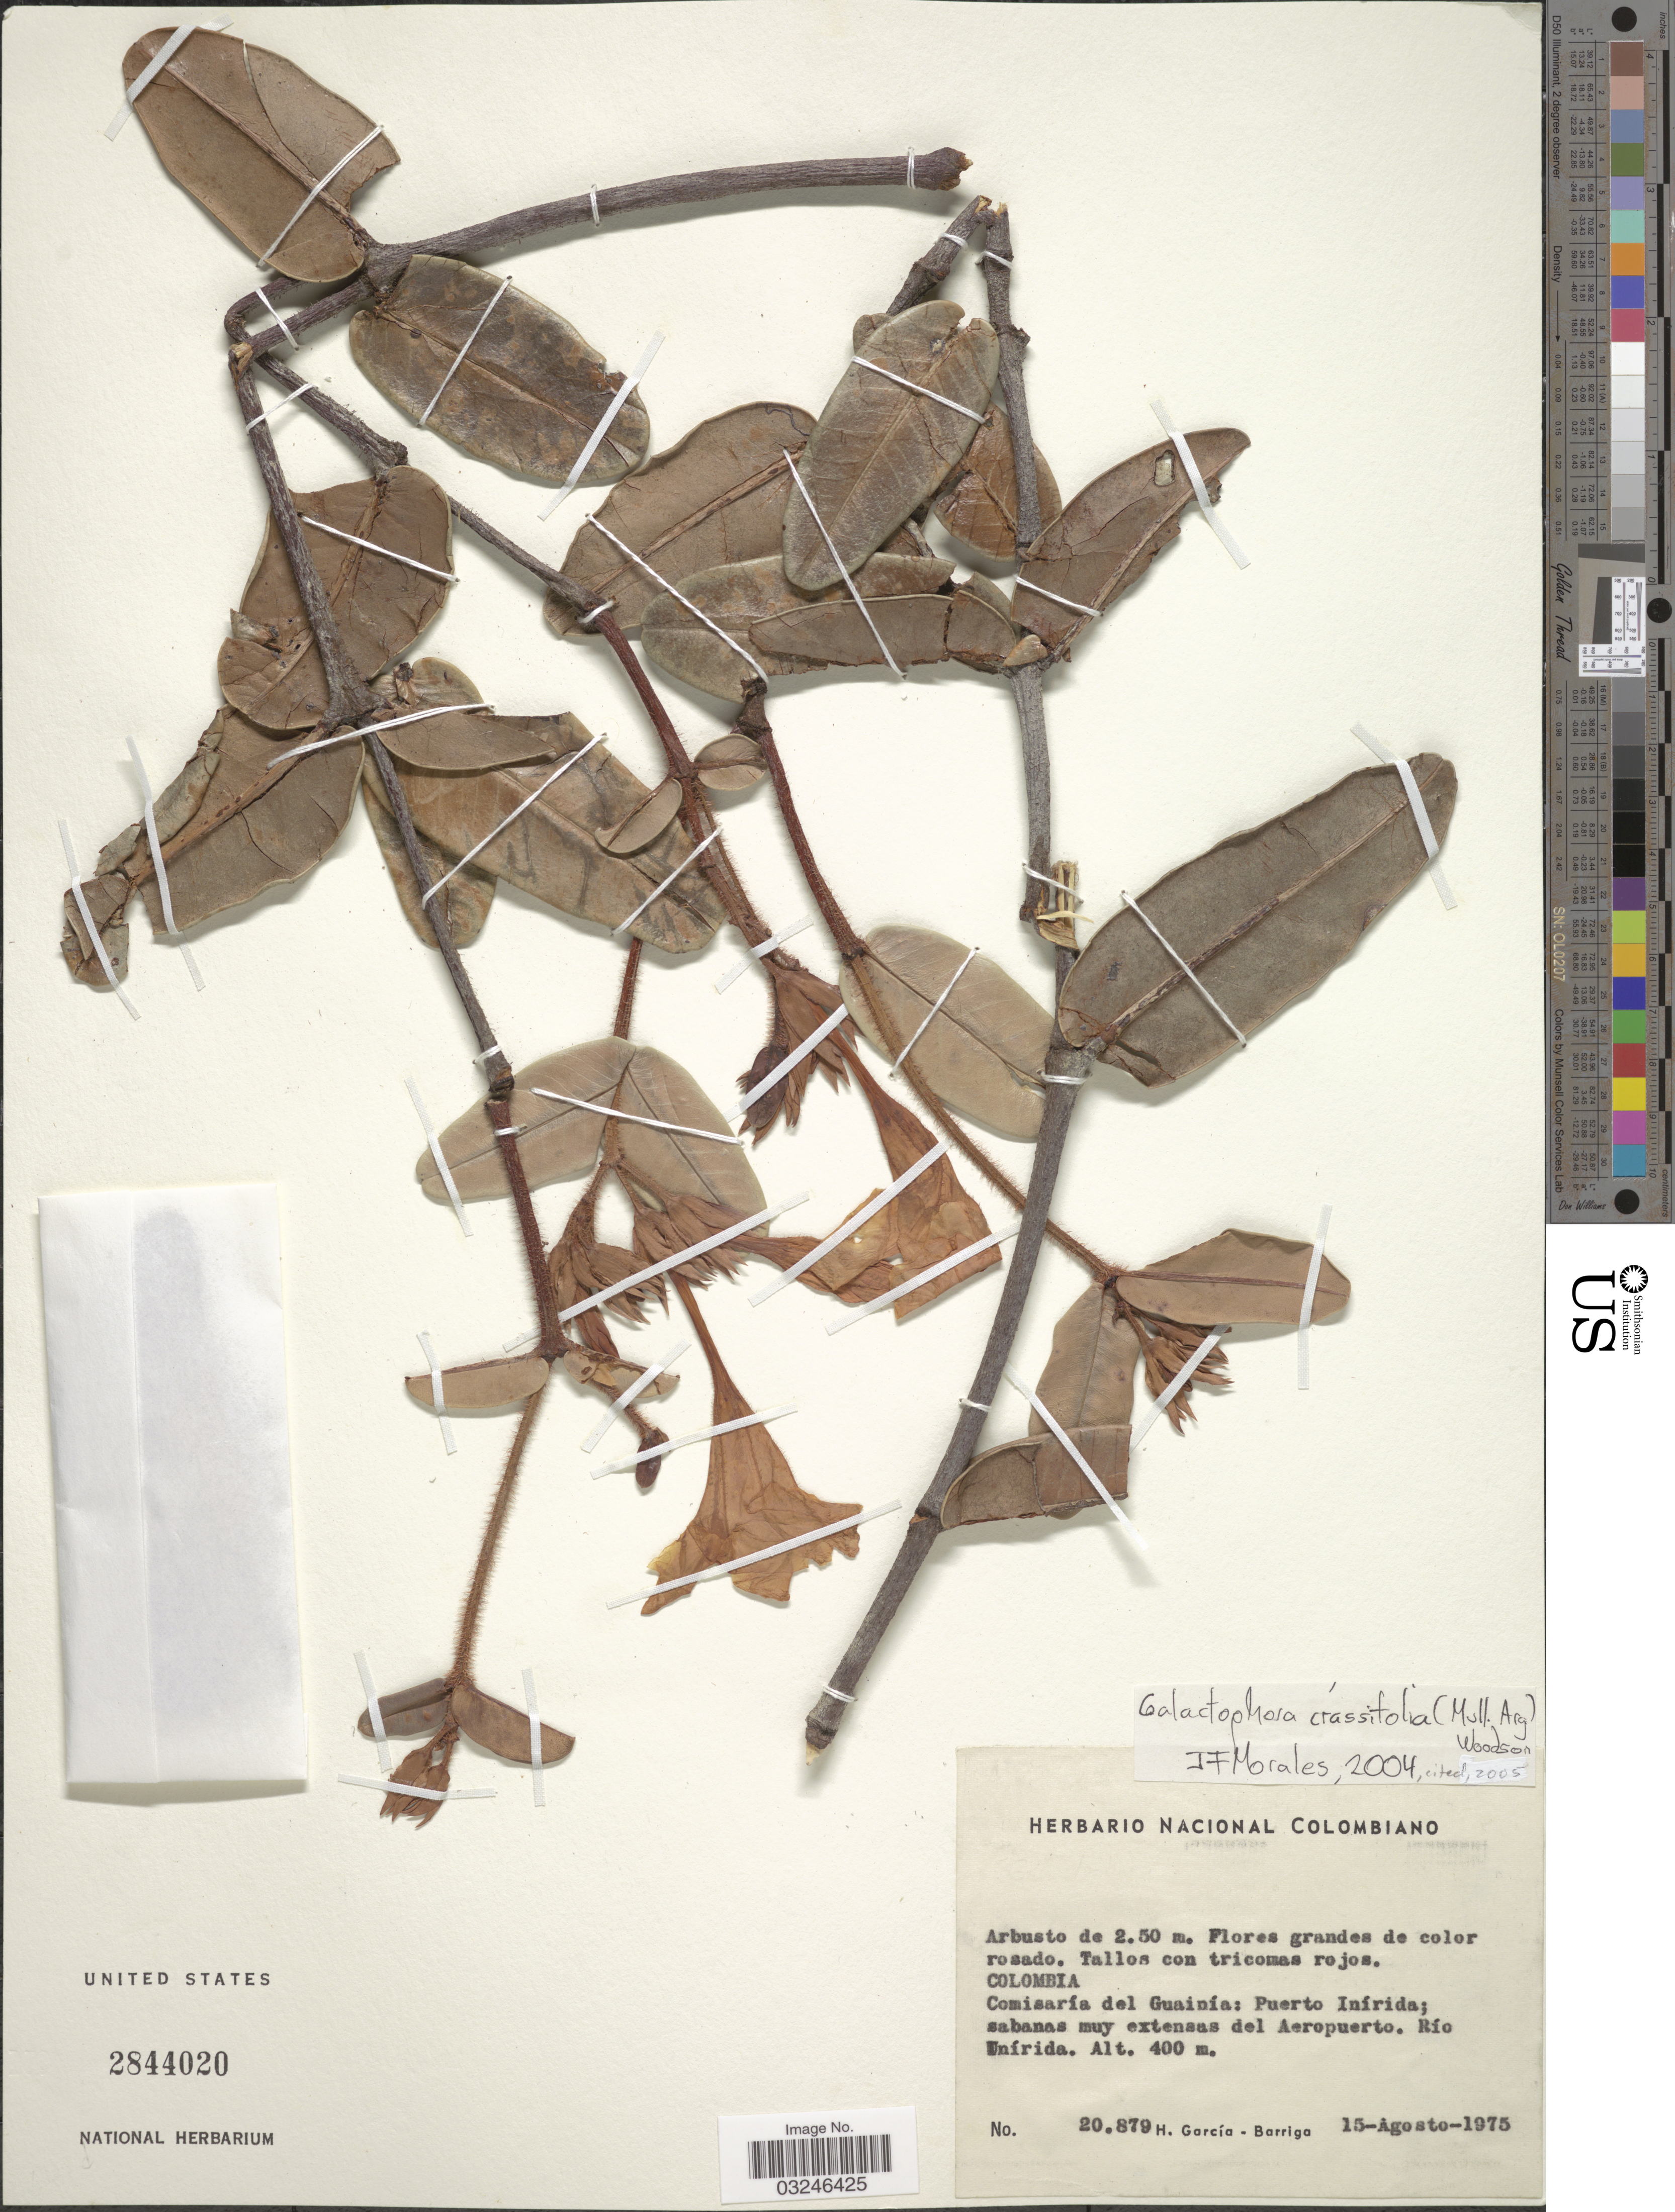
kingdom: Plantae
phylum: Tracheophyta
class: Magnoliopsida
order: Gentianales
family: Apocynaceae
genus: Galactophora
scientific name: Galactophora crassifolia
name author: (Müll. Arg.) Woodson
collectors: H. García Barriga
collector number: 20879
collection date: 1975-08-15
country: Colombia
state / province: Guainía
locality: Comisaría del Guainía: Puerto Inírida; sabanas muy extensas del Aeropuerto. Río Unírida.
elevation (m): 400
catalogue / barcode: US 2844020